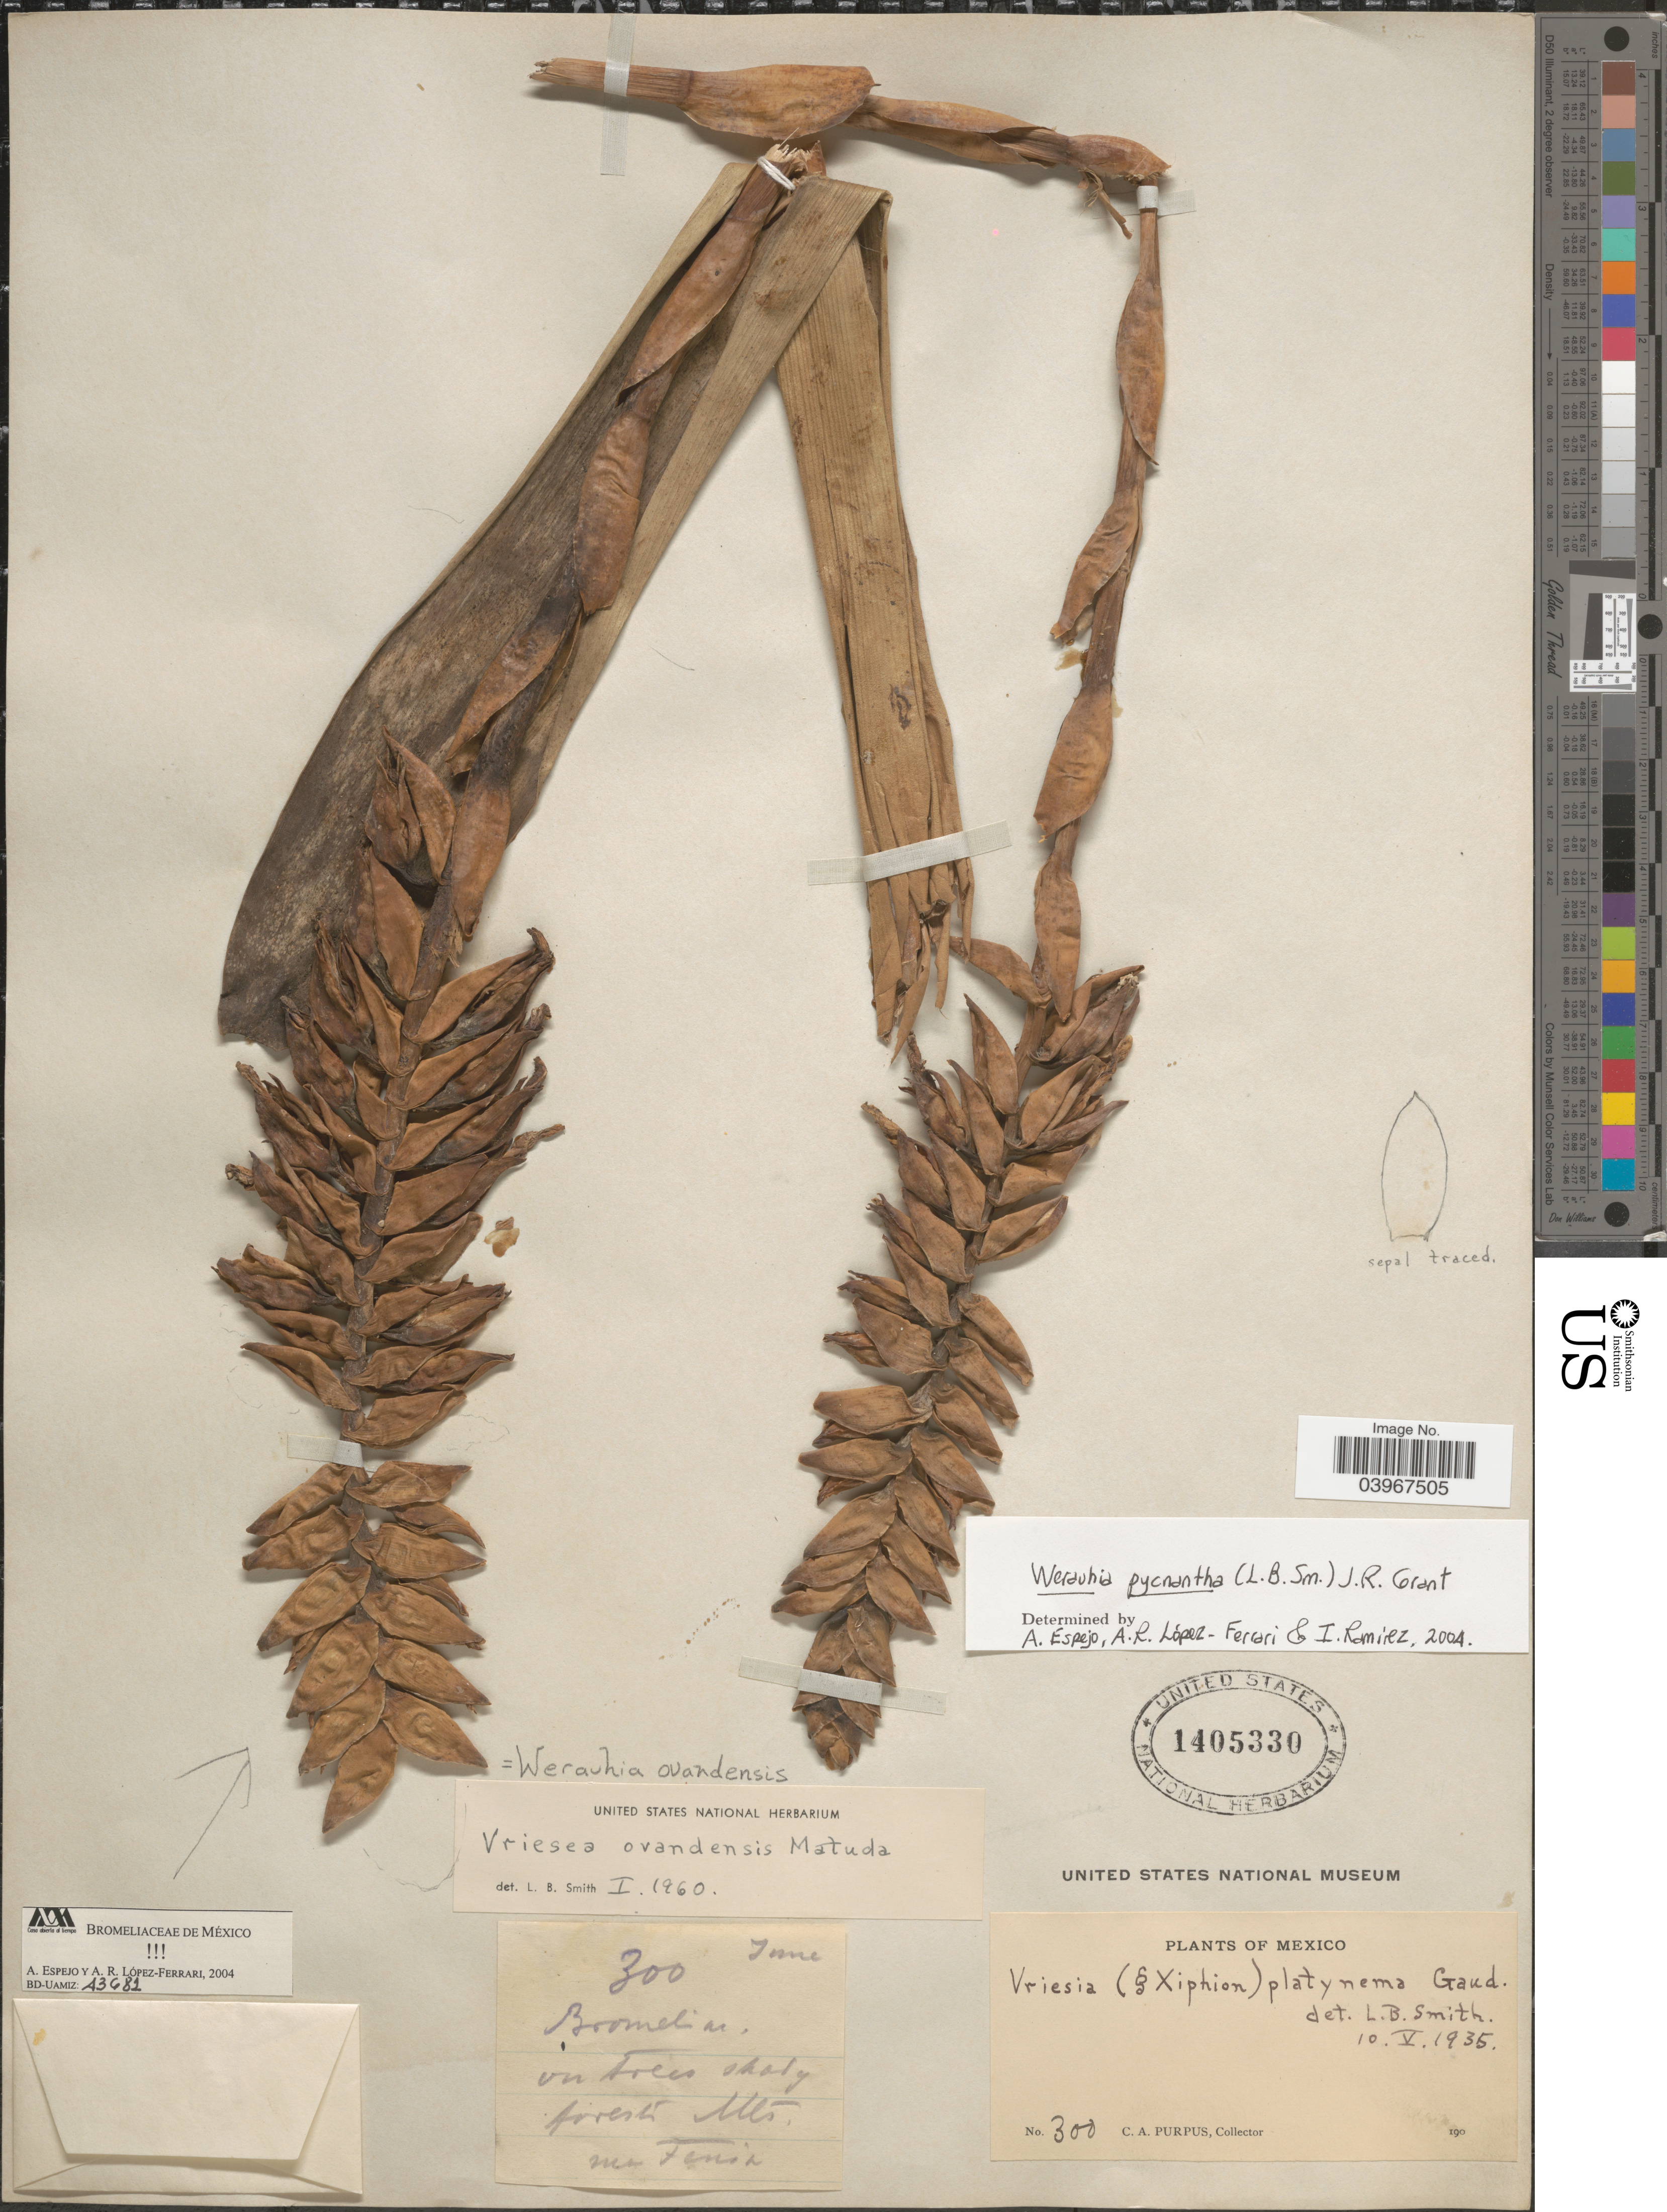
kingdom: Plantae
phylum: Tracheophyta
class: Liliopsida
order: Poales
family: Bromeliaceae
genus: Werauhia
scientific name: Werauhia pycnantha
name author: (L.B. Sm.) J.R. Grant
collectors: C. A. Purpus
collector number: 300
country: Mexico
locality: Mts. Near Fenix.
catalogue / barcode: US 1405330